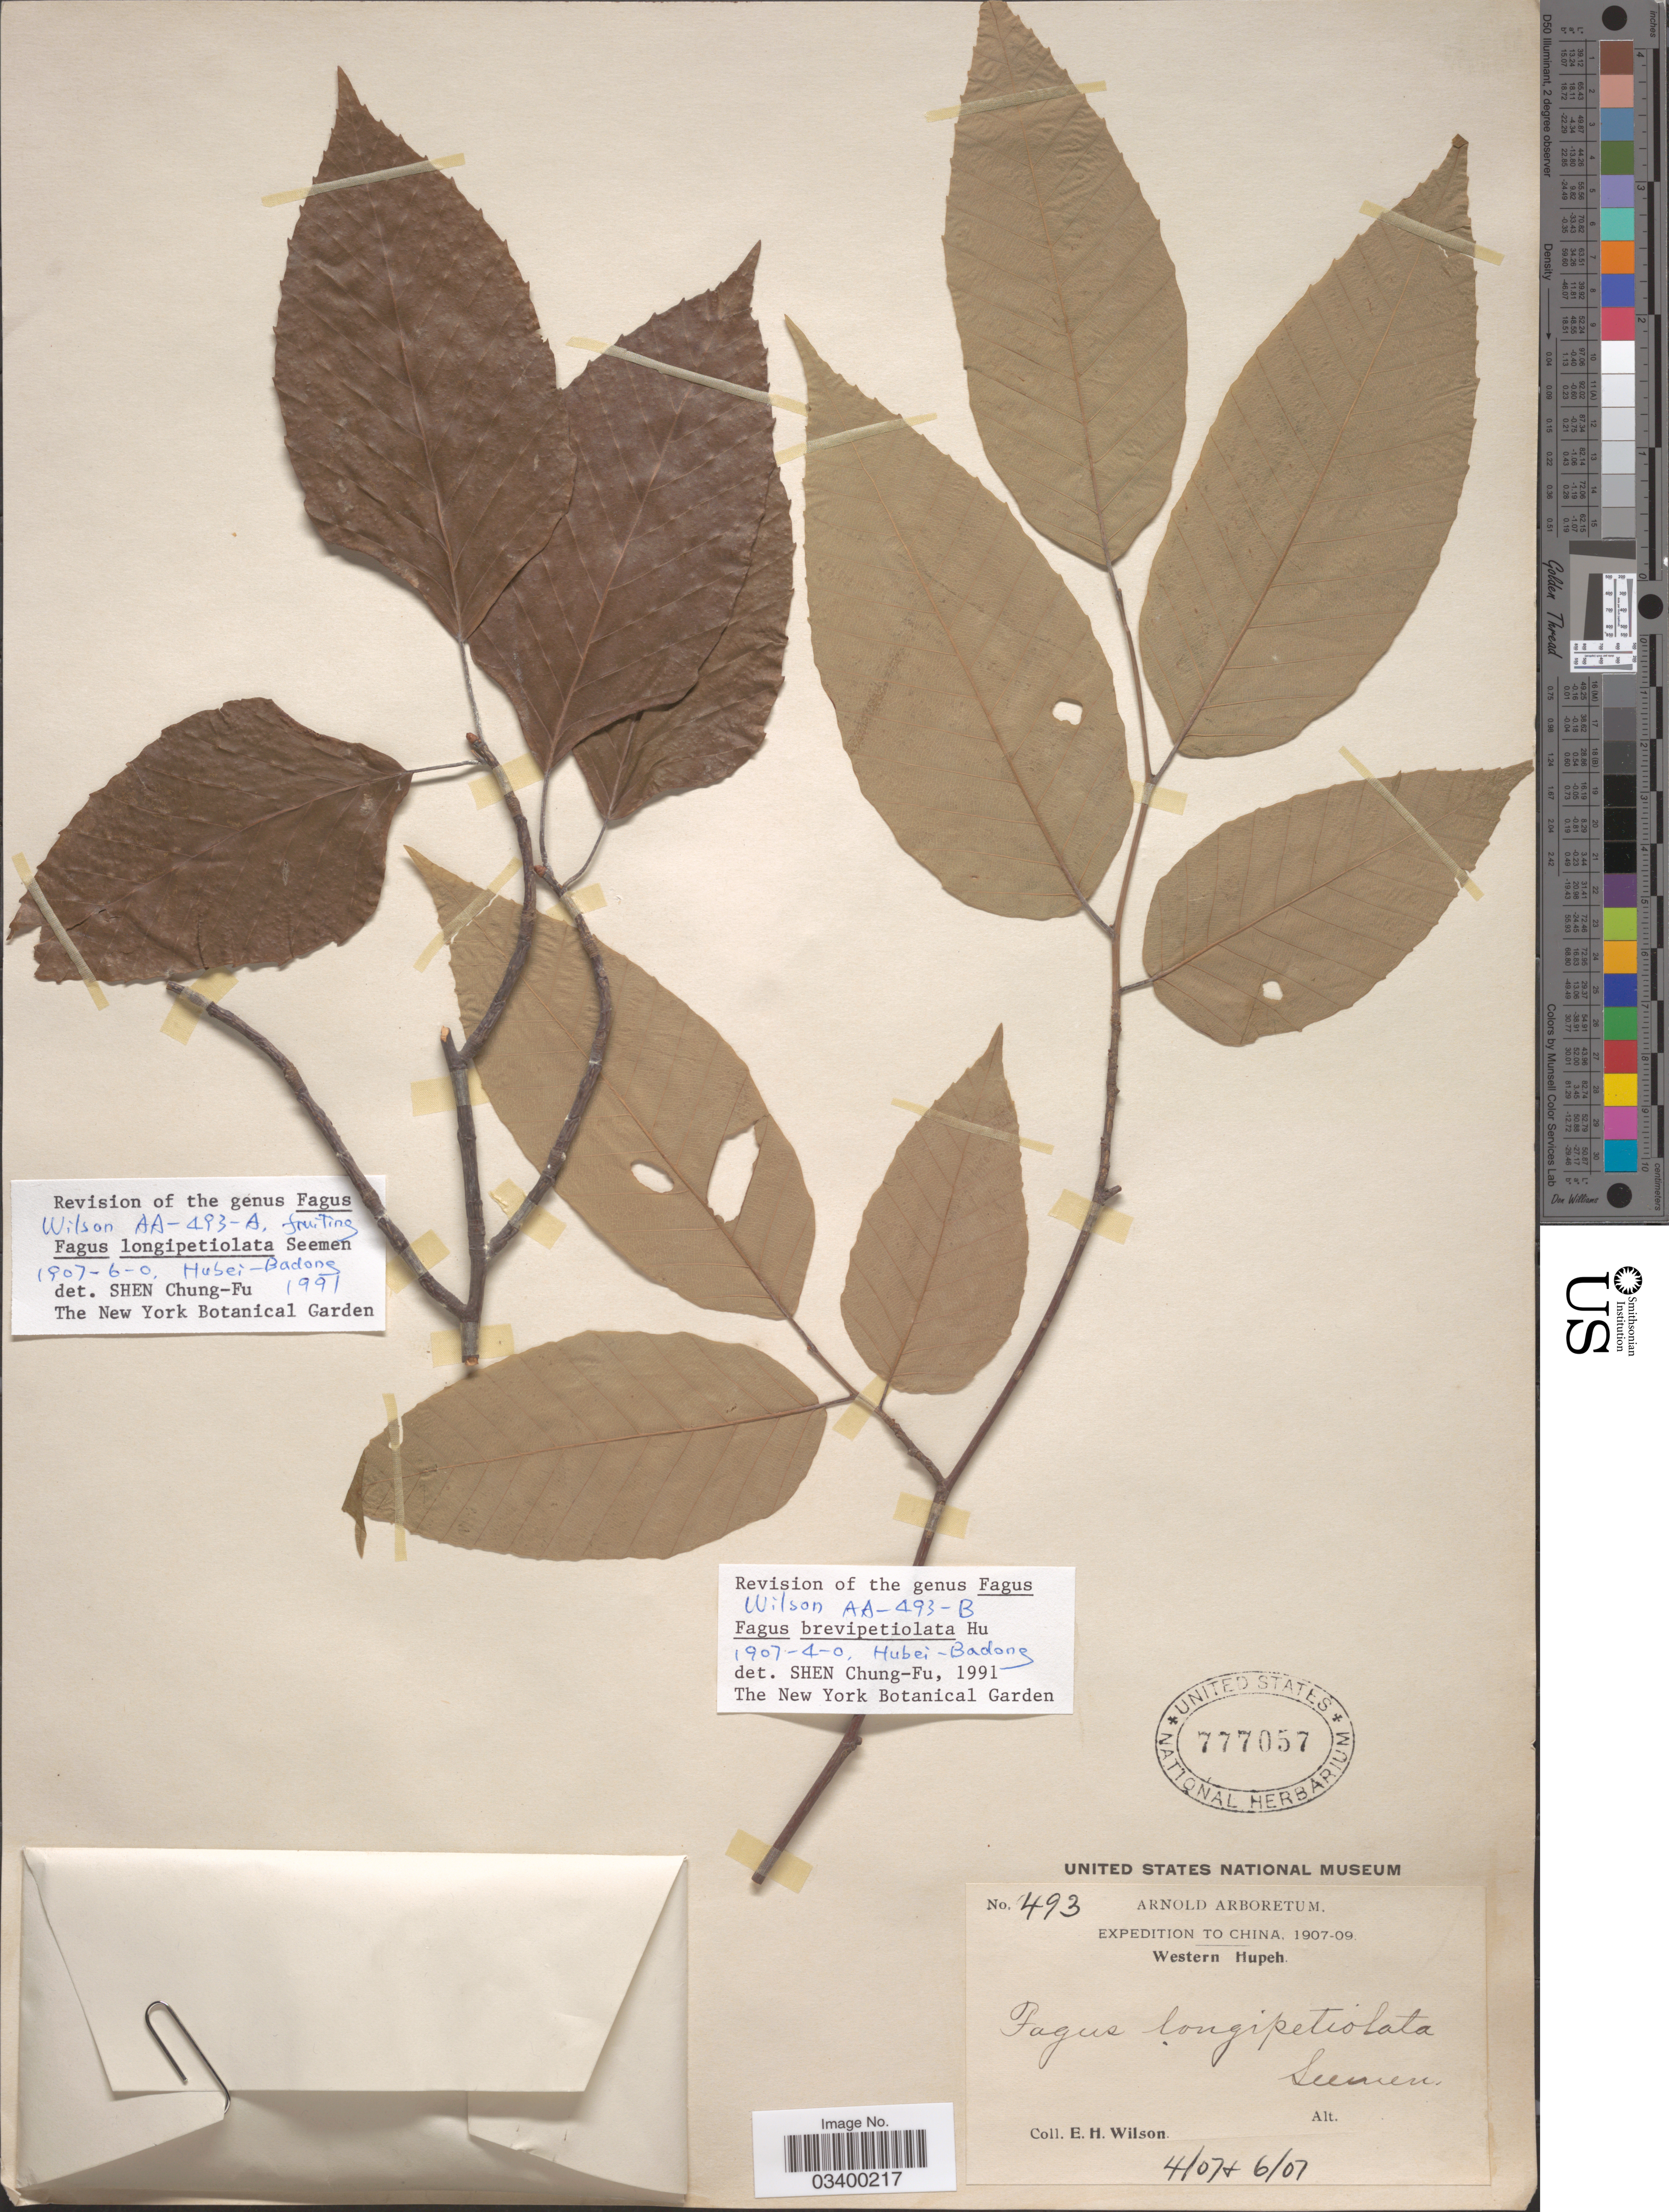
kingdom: Plantae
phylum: Tracheophyta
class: Magnoliopsida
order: Fagales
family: Fagaceae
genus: Fagus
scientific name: Fagus brevipetiolata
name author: Hu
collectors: E. Wilson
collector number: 493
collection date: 1907-04/1907-06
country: China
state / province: Hubei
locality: Western Hupeh.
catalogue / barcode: US 777057